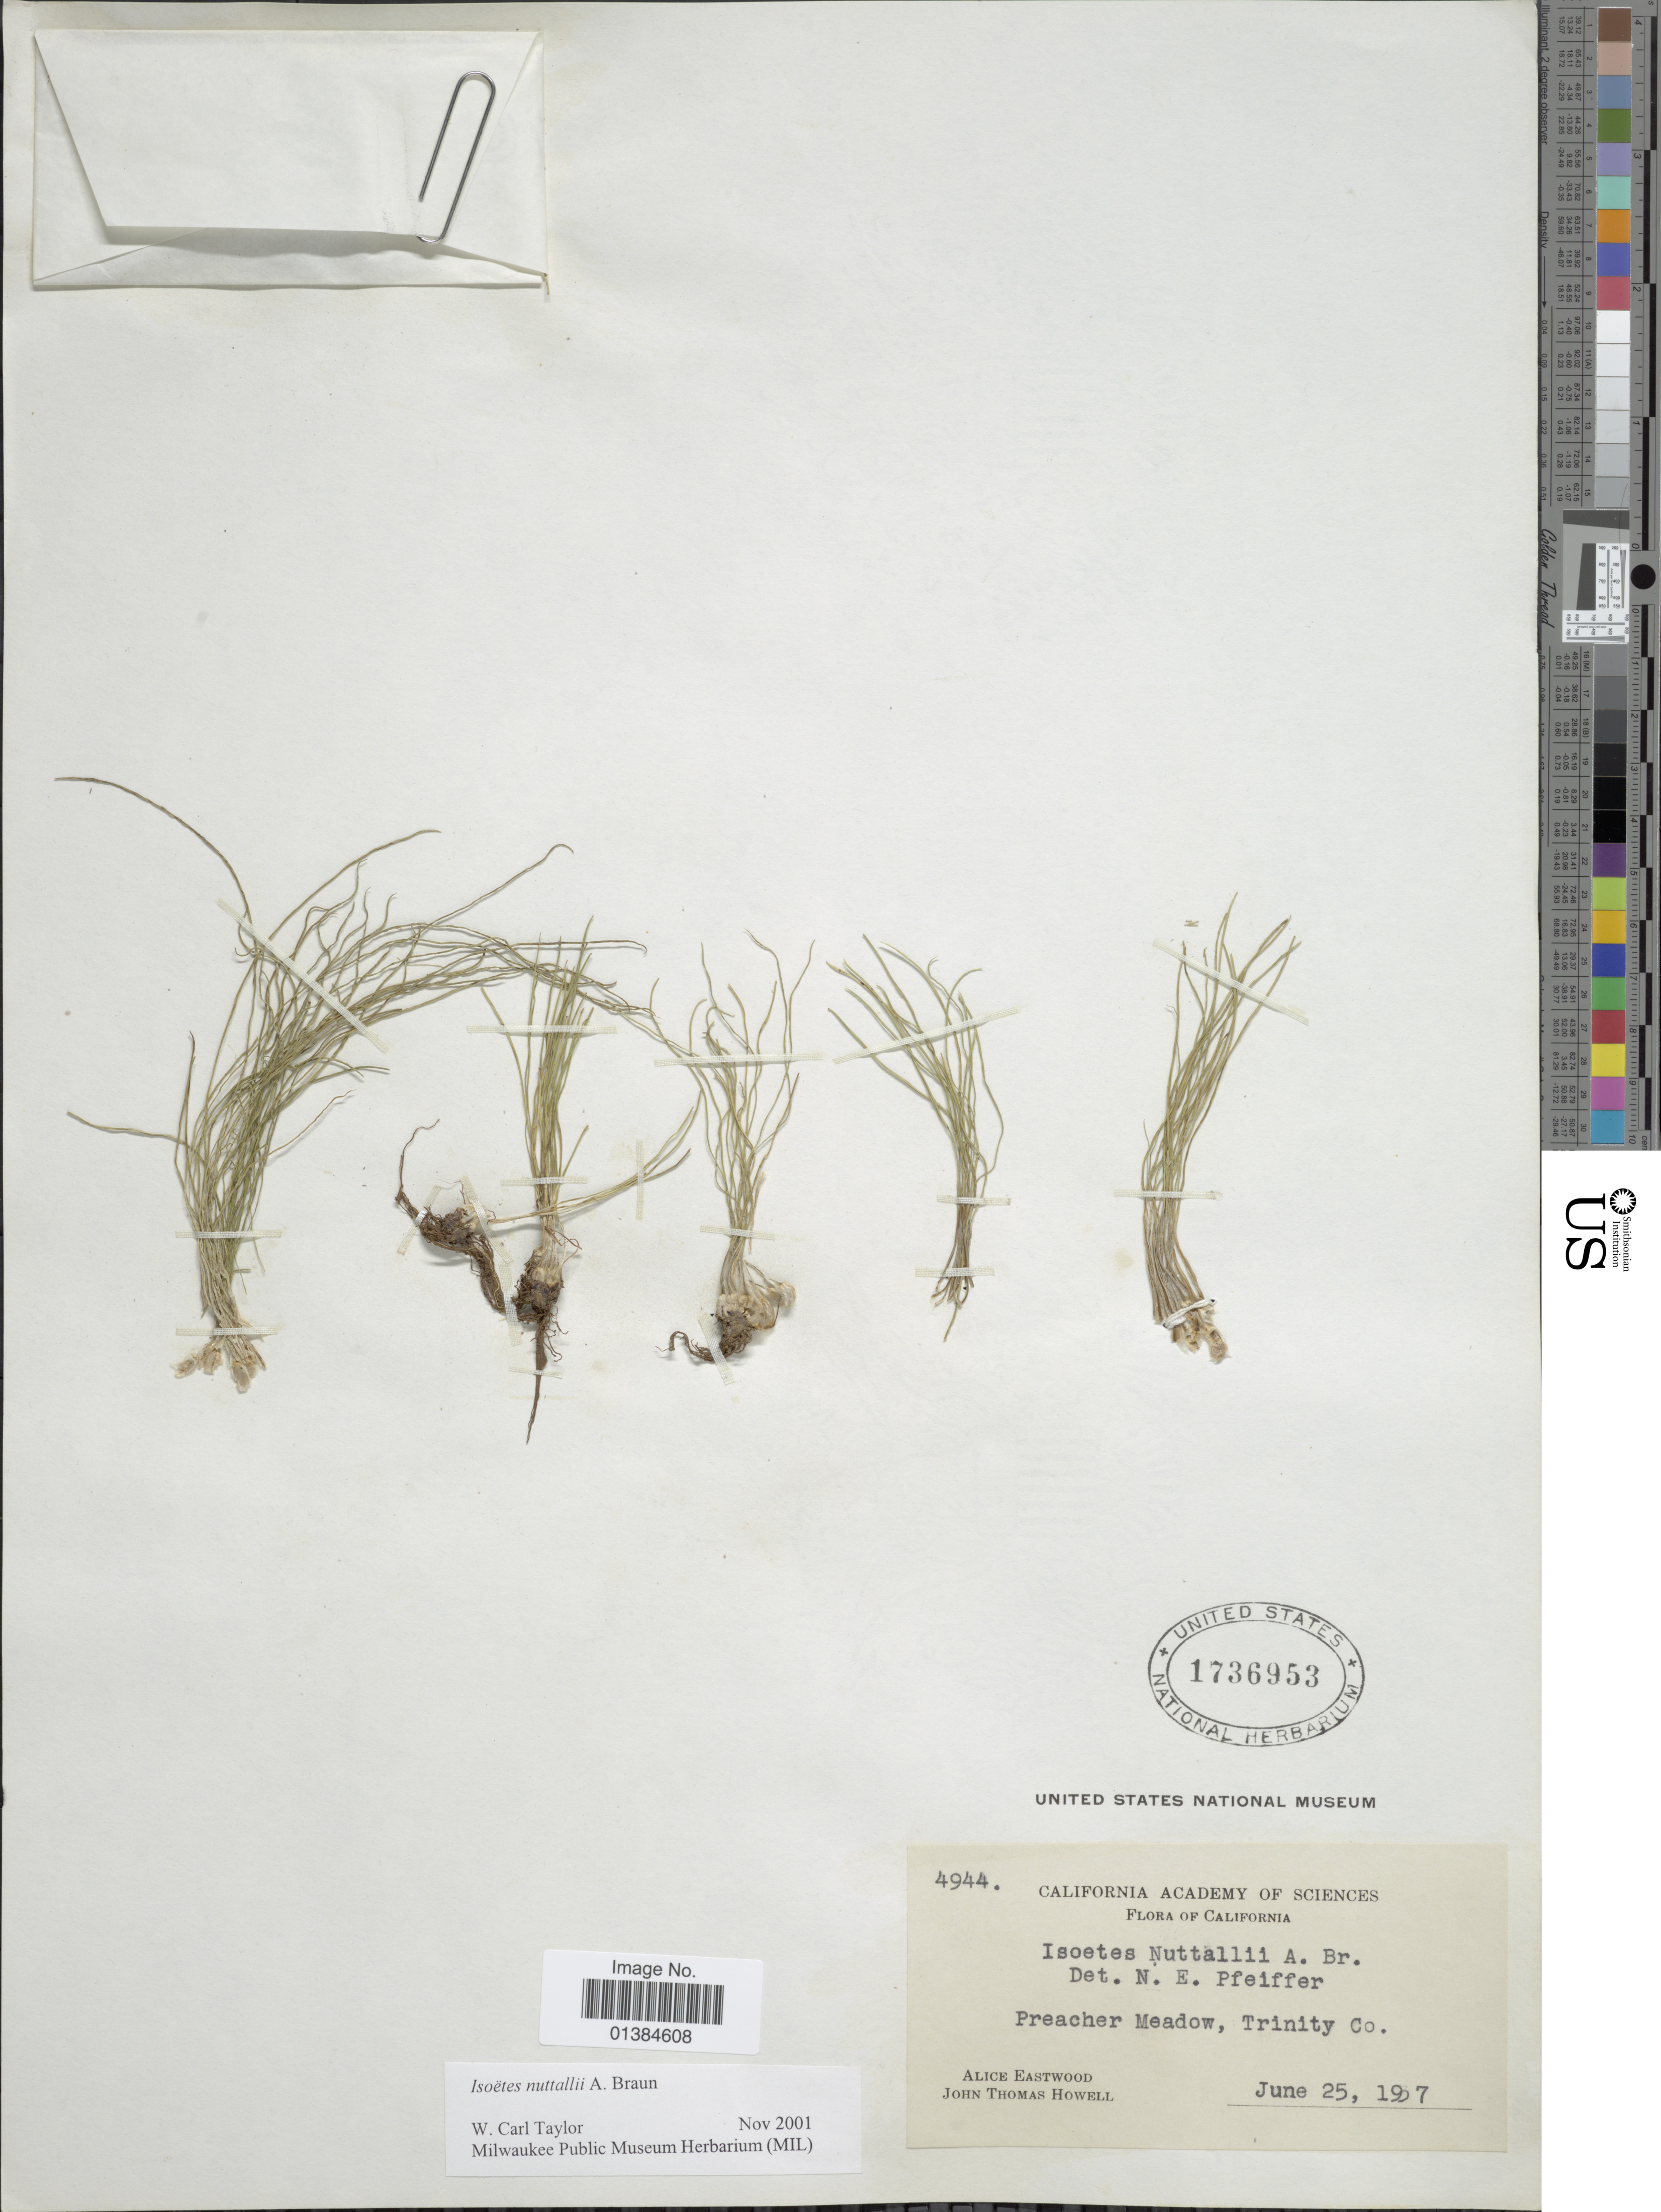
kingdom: Plantae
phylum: Tracheophyta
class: Lycopodiopsida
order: Isoetales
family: Isoetaceae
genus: Isoetes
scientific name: Isoetes nuttallii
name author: A. Braun ex Engelm.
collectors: A. Eastwood & J. T. Howell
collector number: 4944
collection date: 1957-06-25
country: United States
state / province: California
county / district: Trinity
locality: Preacher Meadow, Trinity Co.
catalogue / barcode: US 1736953